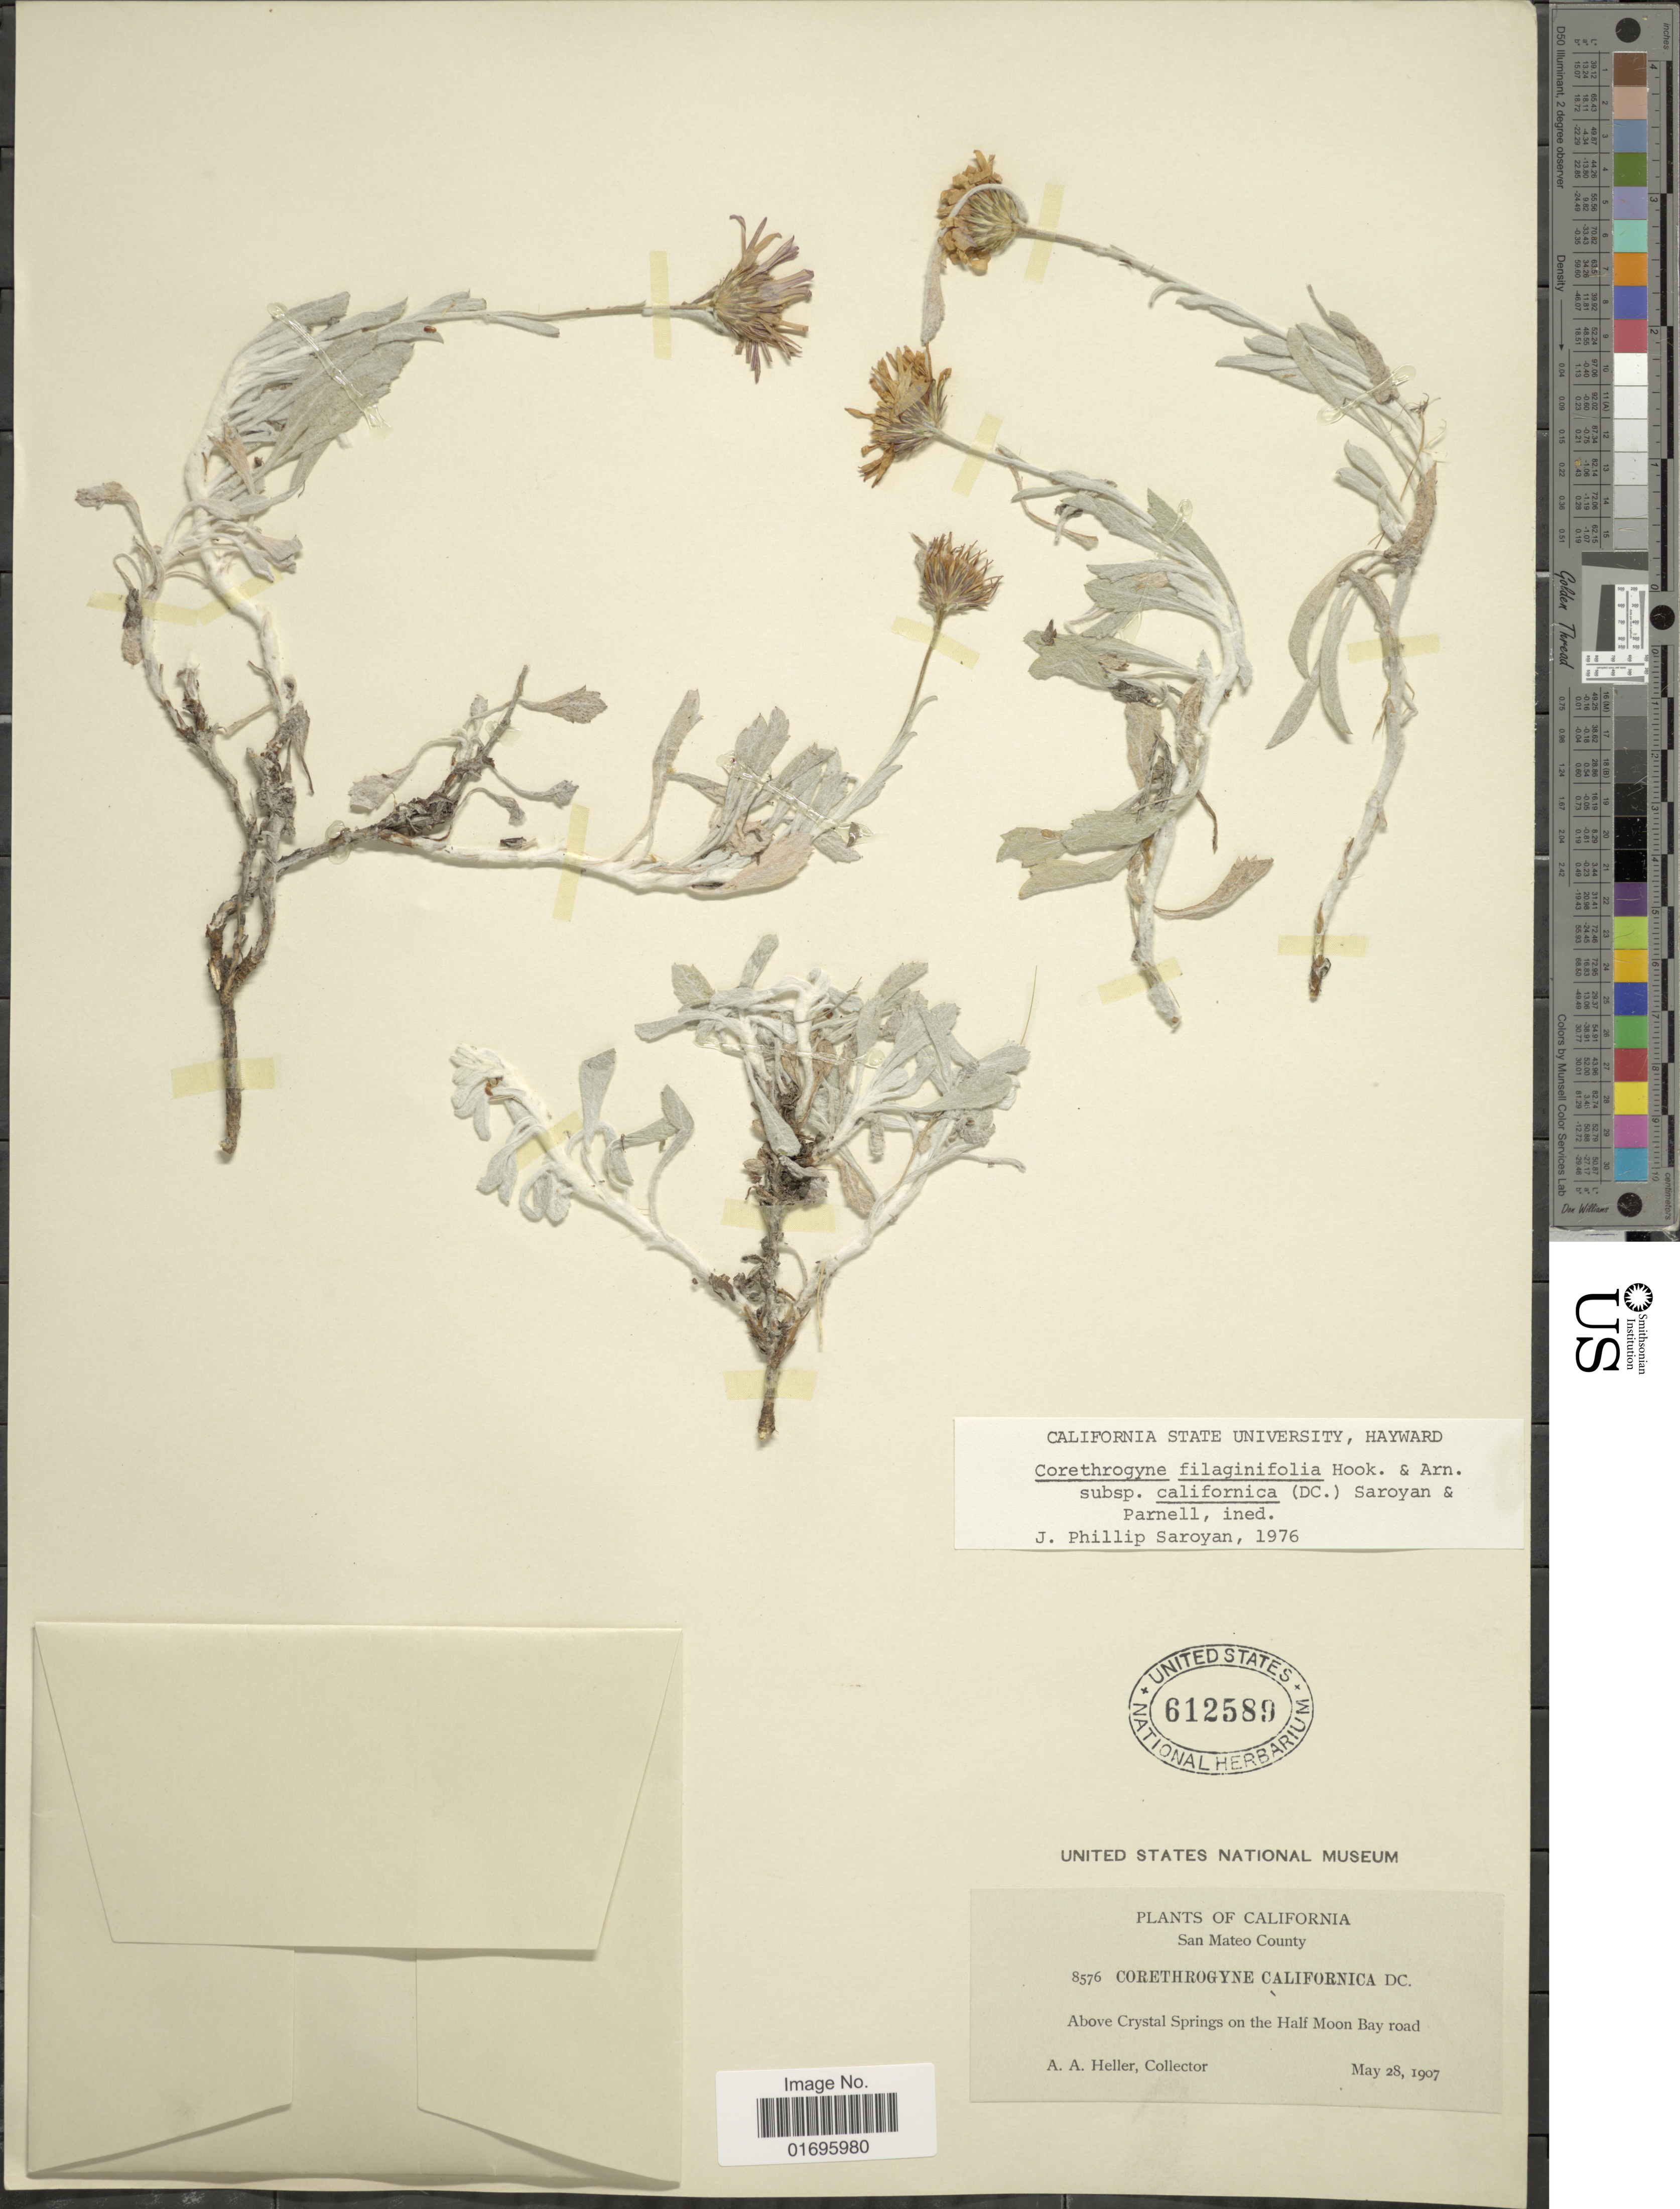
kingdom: Plantae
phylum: Tracheophyta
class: Magnoliopsida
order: Asterales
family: Asteraceae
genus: Corethrogyne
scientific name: Corethrogyne filaginifolia var. californica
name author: (DC.) Saroyan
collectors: A. A. Heller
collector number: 8576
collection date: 1907-05-28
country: United States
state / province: California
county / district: San Mateo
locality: San Mateo County. Above Crystal Springs on the Half Moon Bay road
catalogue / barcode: US 612589